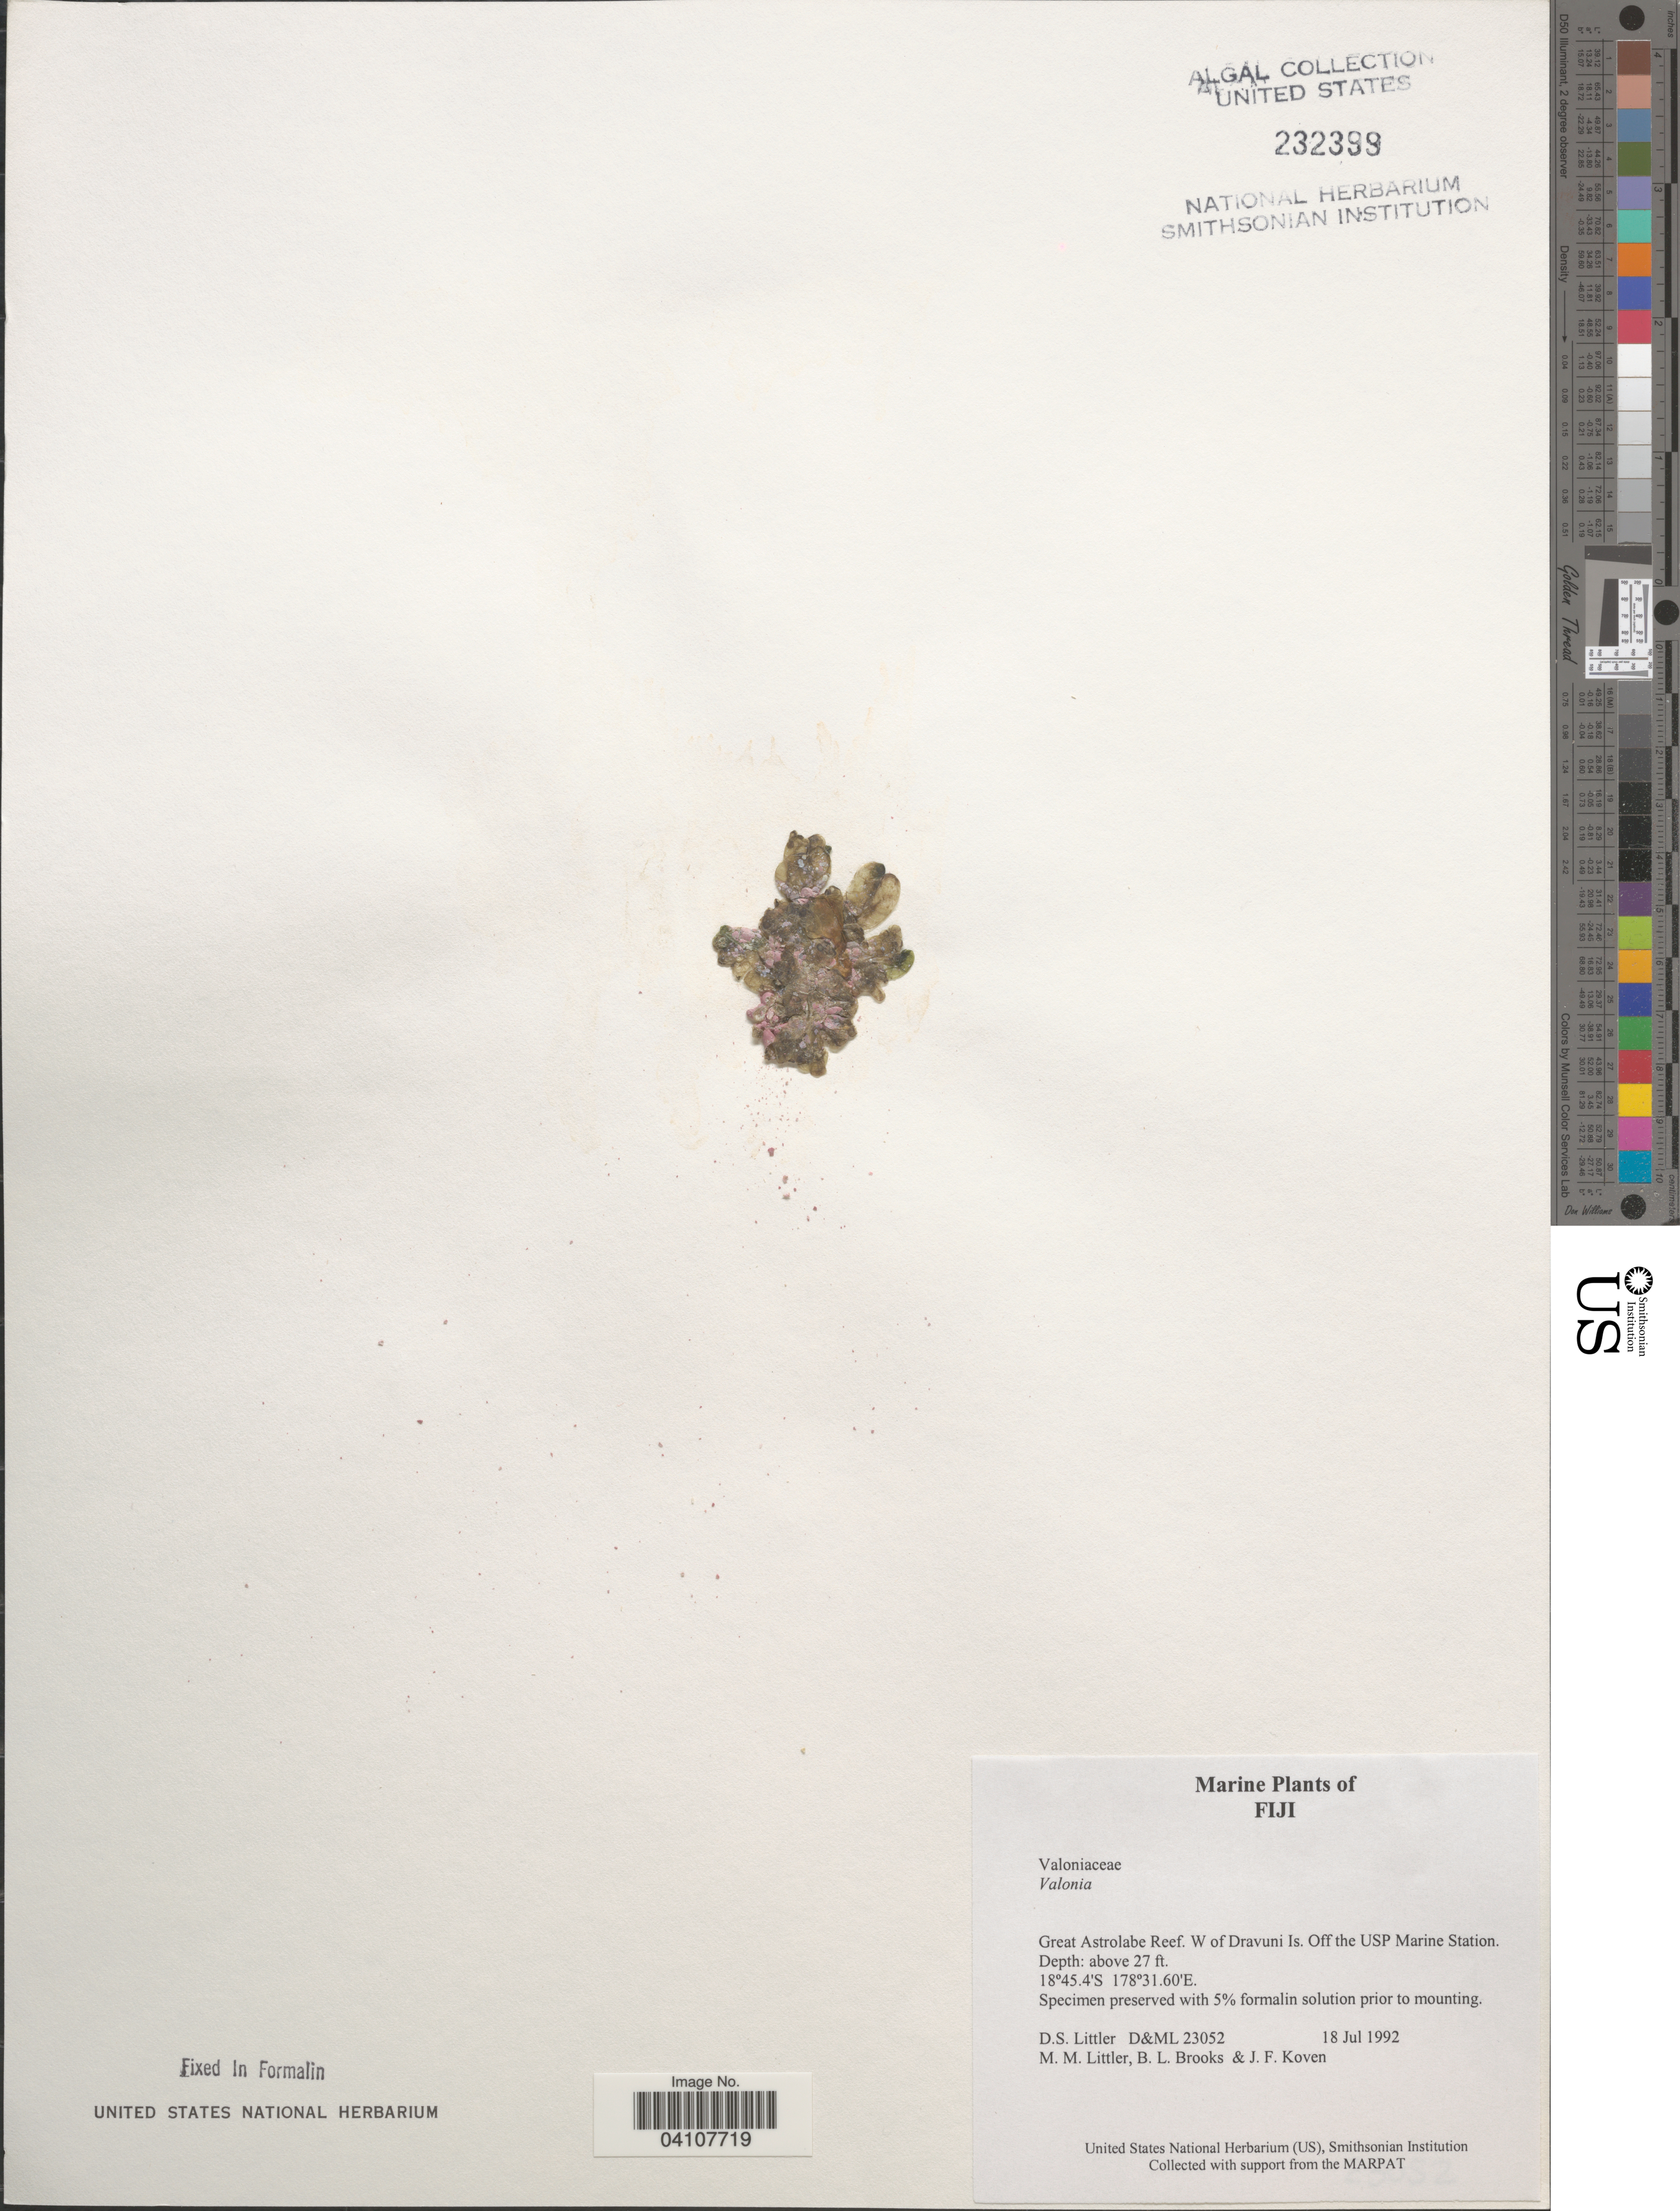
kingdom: Plantae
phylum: Chlorophyta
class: Ulvophyceae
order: Siphonocladales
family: Valoniaceae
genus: Valonia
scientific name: Valonia sp.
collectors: D. S. Littler, B. Brooks & J. Koven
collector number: D&ML23052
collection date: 1992-07-18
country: Fiji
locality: Great Astrolabe Reef. W of Dravuni Is. Off the USP Marine Station.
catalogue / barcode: US 232399